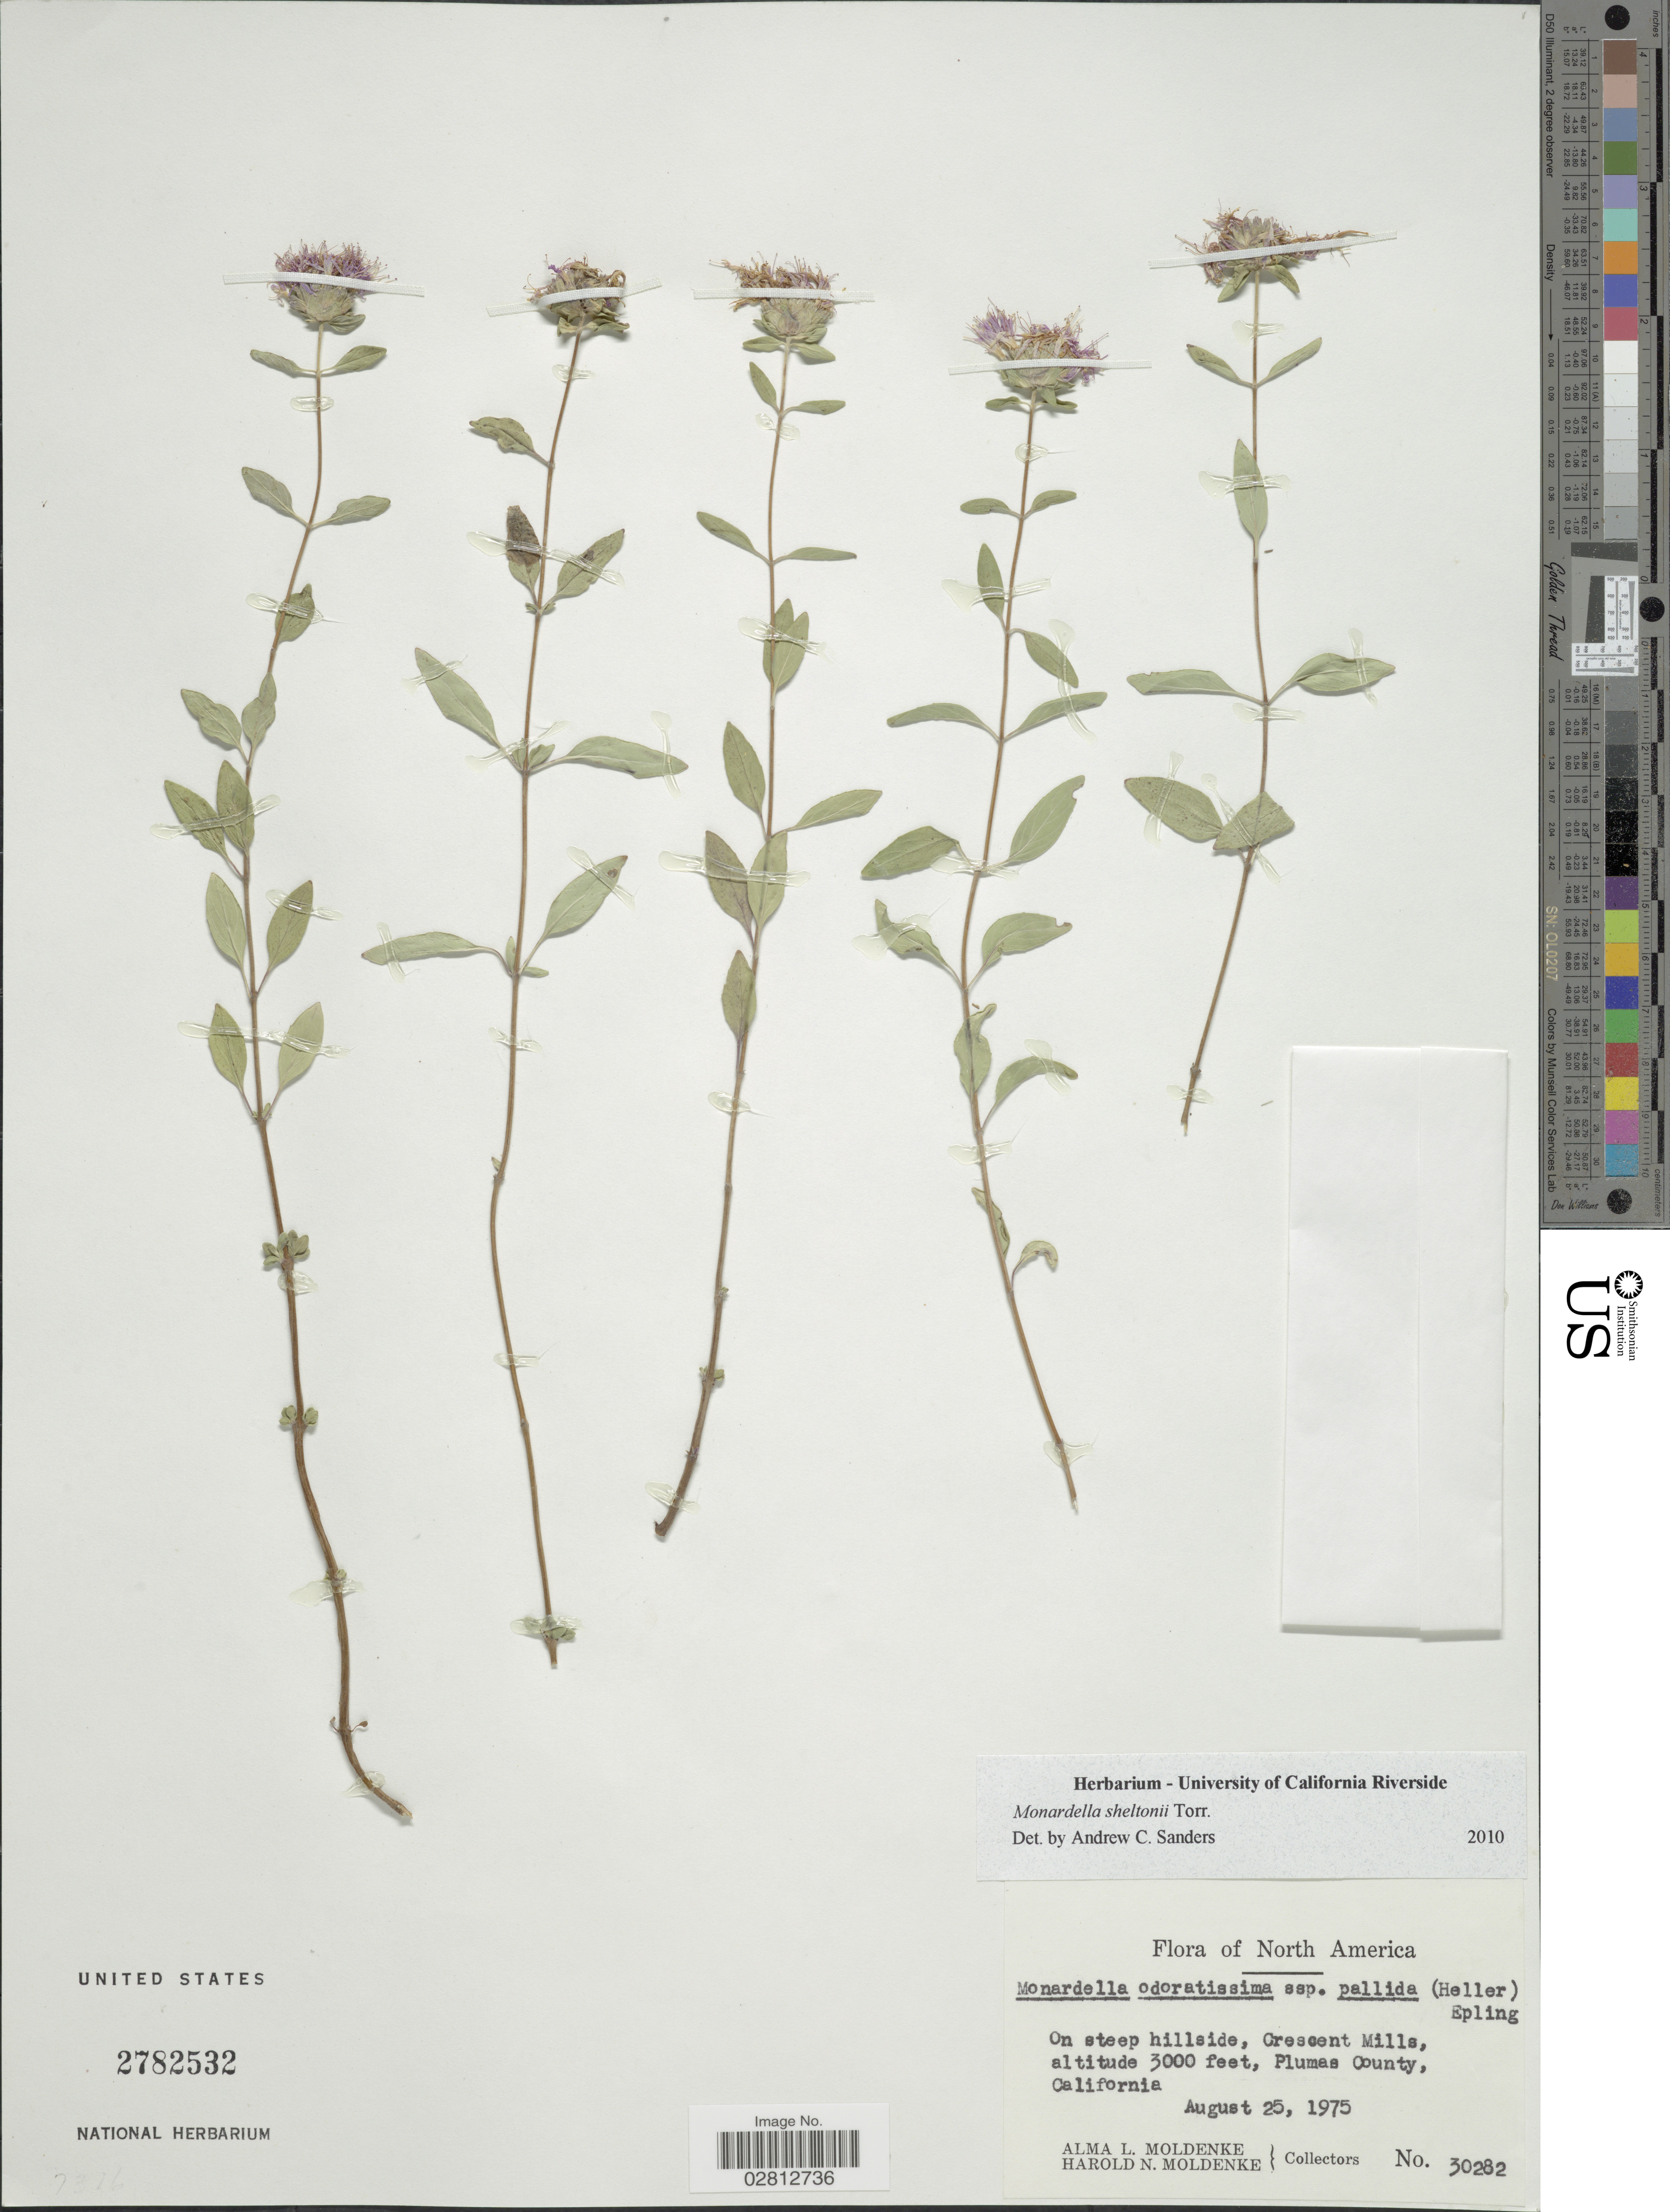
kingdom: Plantae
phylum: Tracheophyta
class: Magnoliopsida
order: Lamiales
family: Lamiaceae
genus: Monardella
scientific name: Monardella sheltonii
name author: Torr. ex Durand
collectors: A. L. Moldenke & H. N. Moldenke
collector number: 30282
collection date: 1975-08-25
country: United States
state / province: California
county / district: Plumas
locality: Crescent Mills, Plumas County.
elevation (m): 914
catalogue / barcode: US 2782532